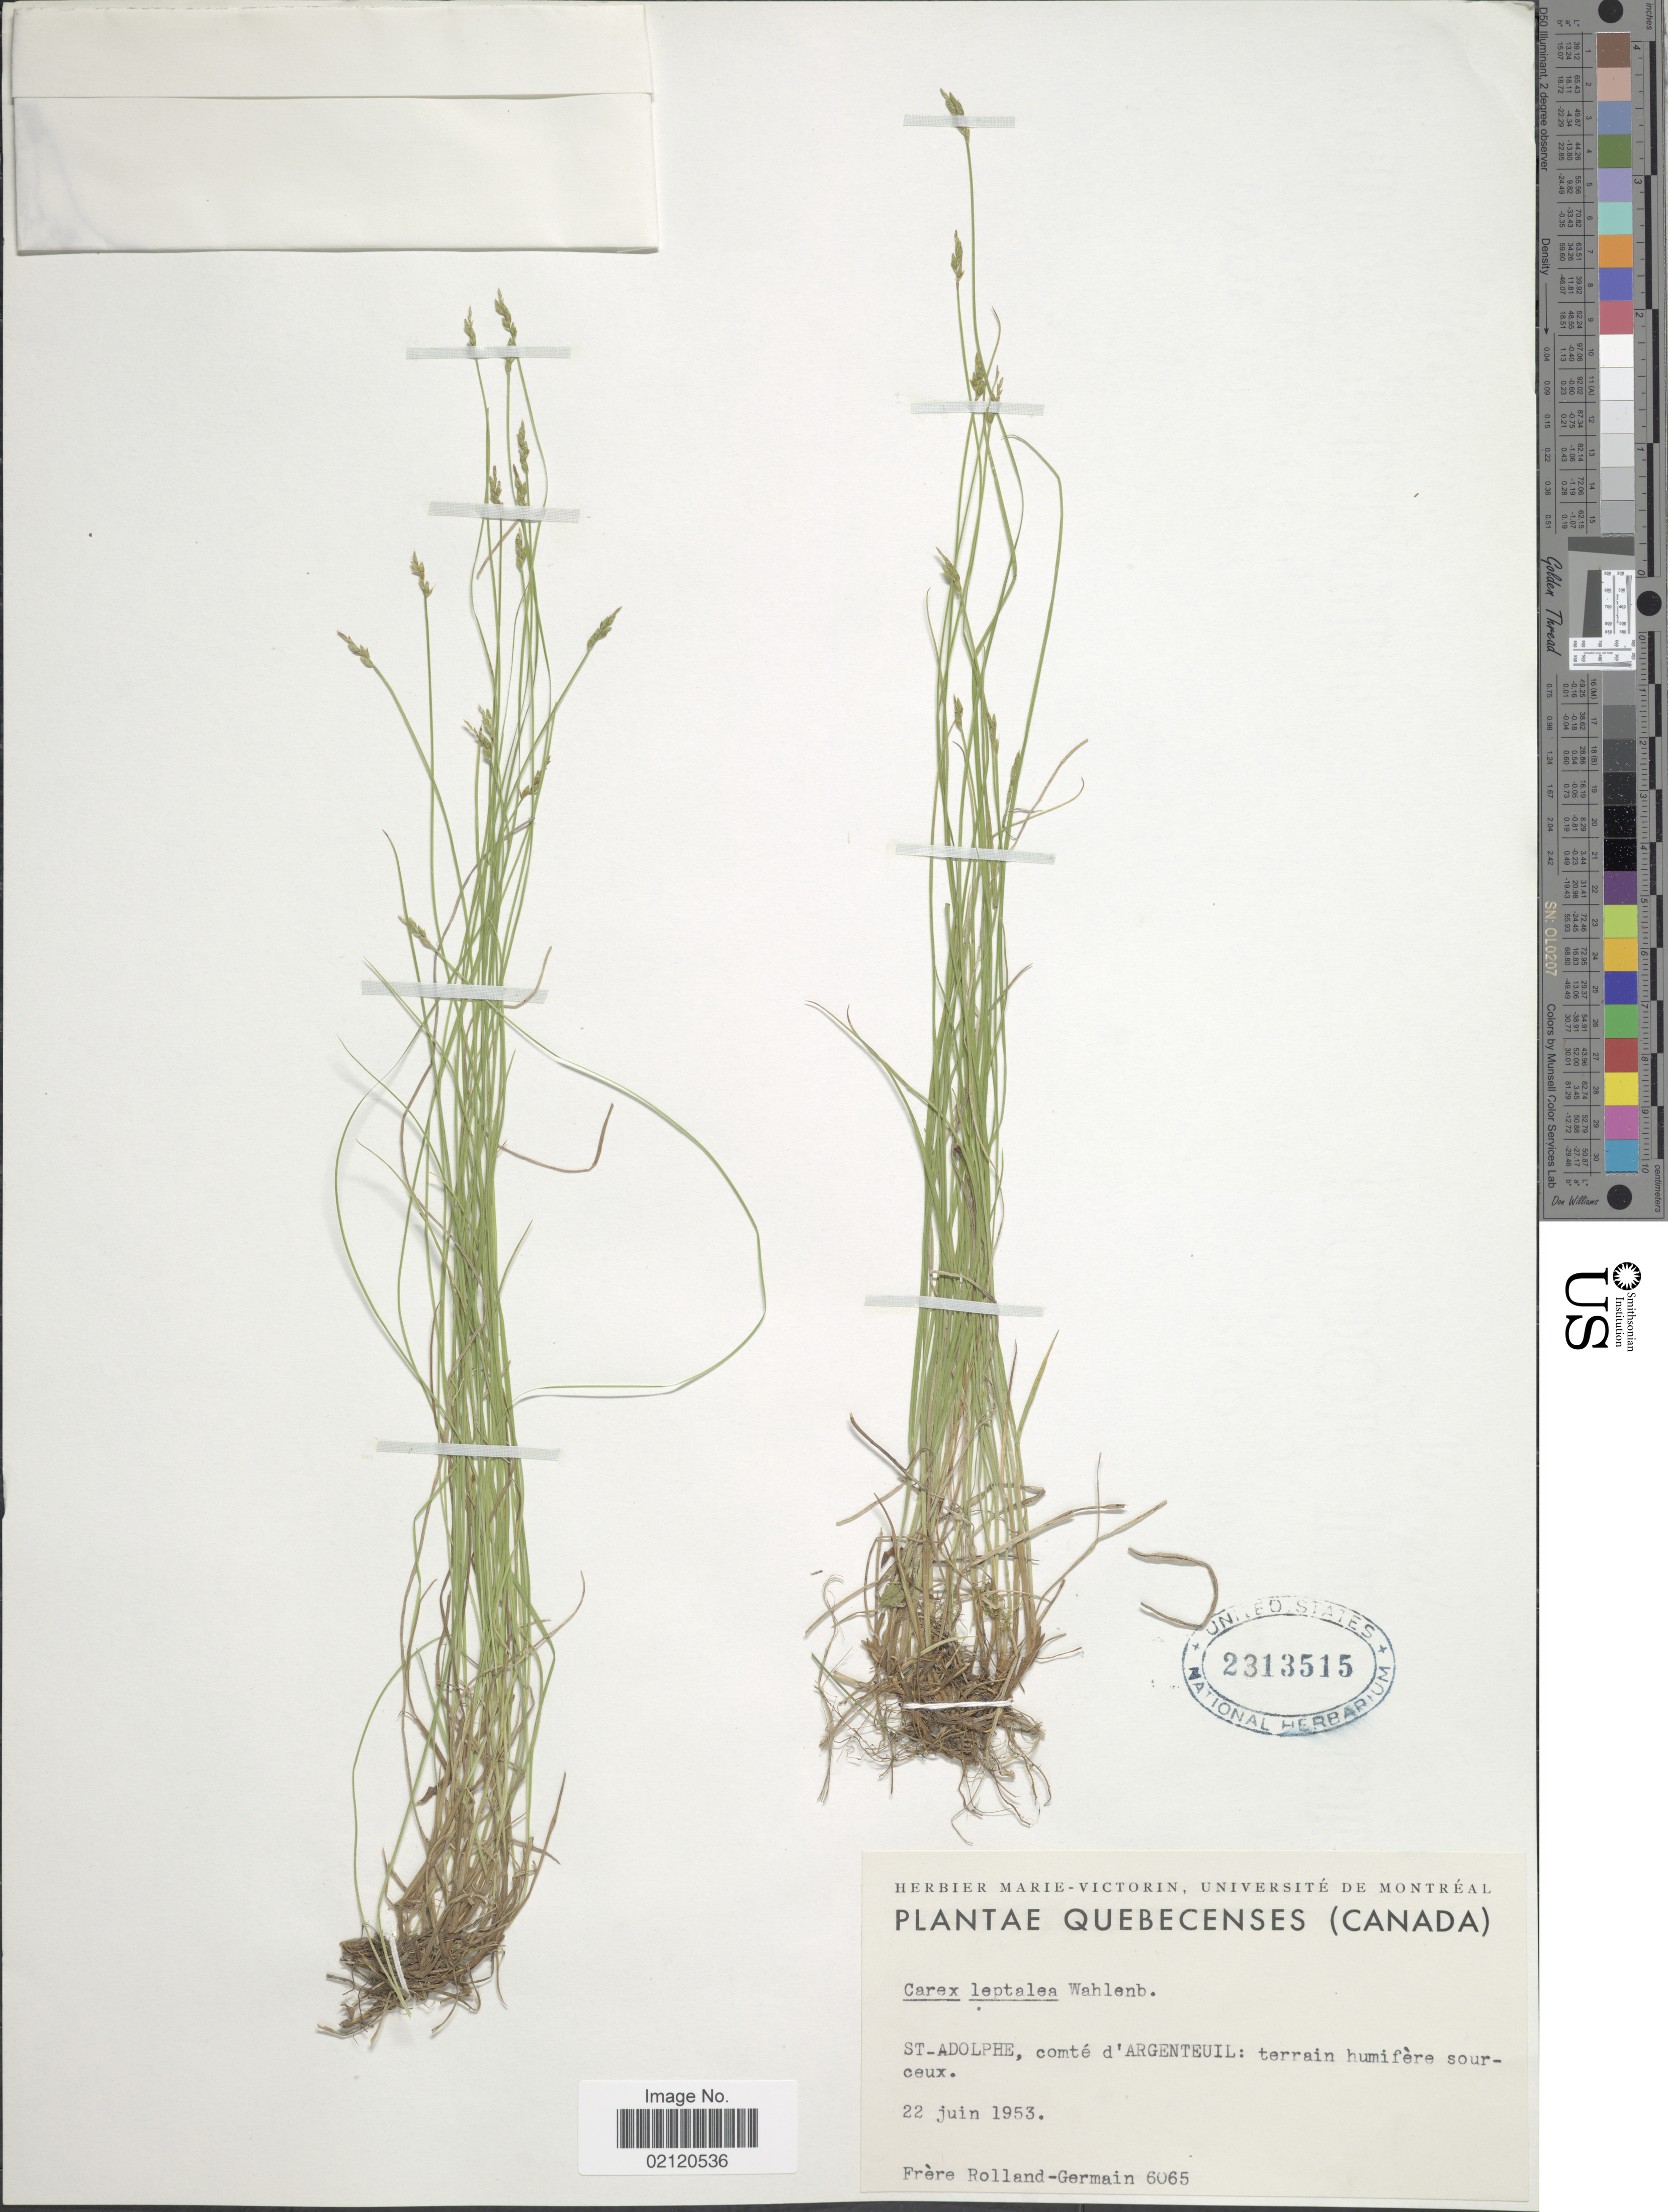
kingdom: Plantae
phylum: Tracheophyta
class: Liliopsida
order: Poales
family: Cyperaceae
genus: Carex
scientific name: Carex leptalea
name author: Wahlenb.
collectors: Rolland-Germain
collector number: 6065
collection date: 1953-06-22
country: Canada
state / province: Quebec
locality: St.Adoplhe, comte d' Argenteuil: terrain humifere sourceux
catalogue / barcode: US 2313515